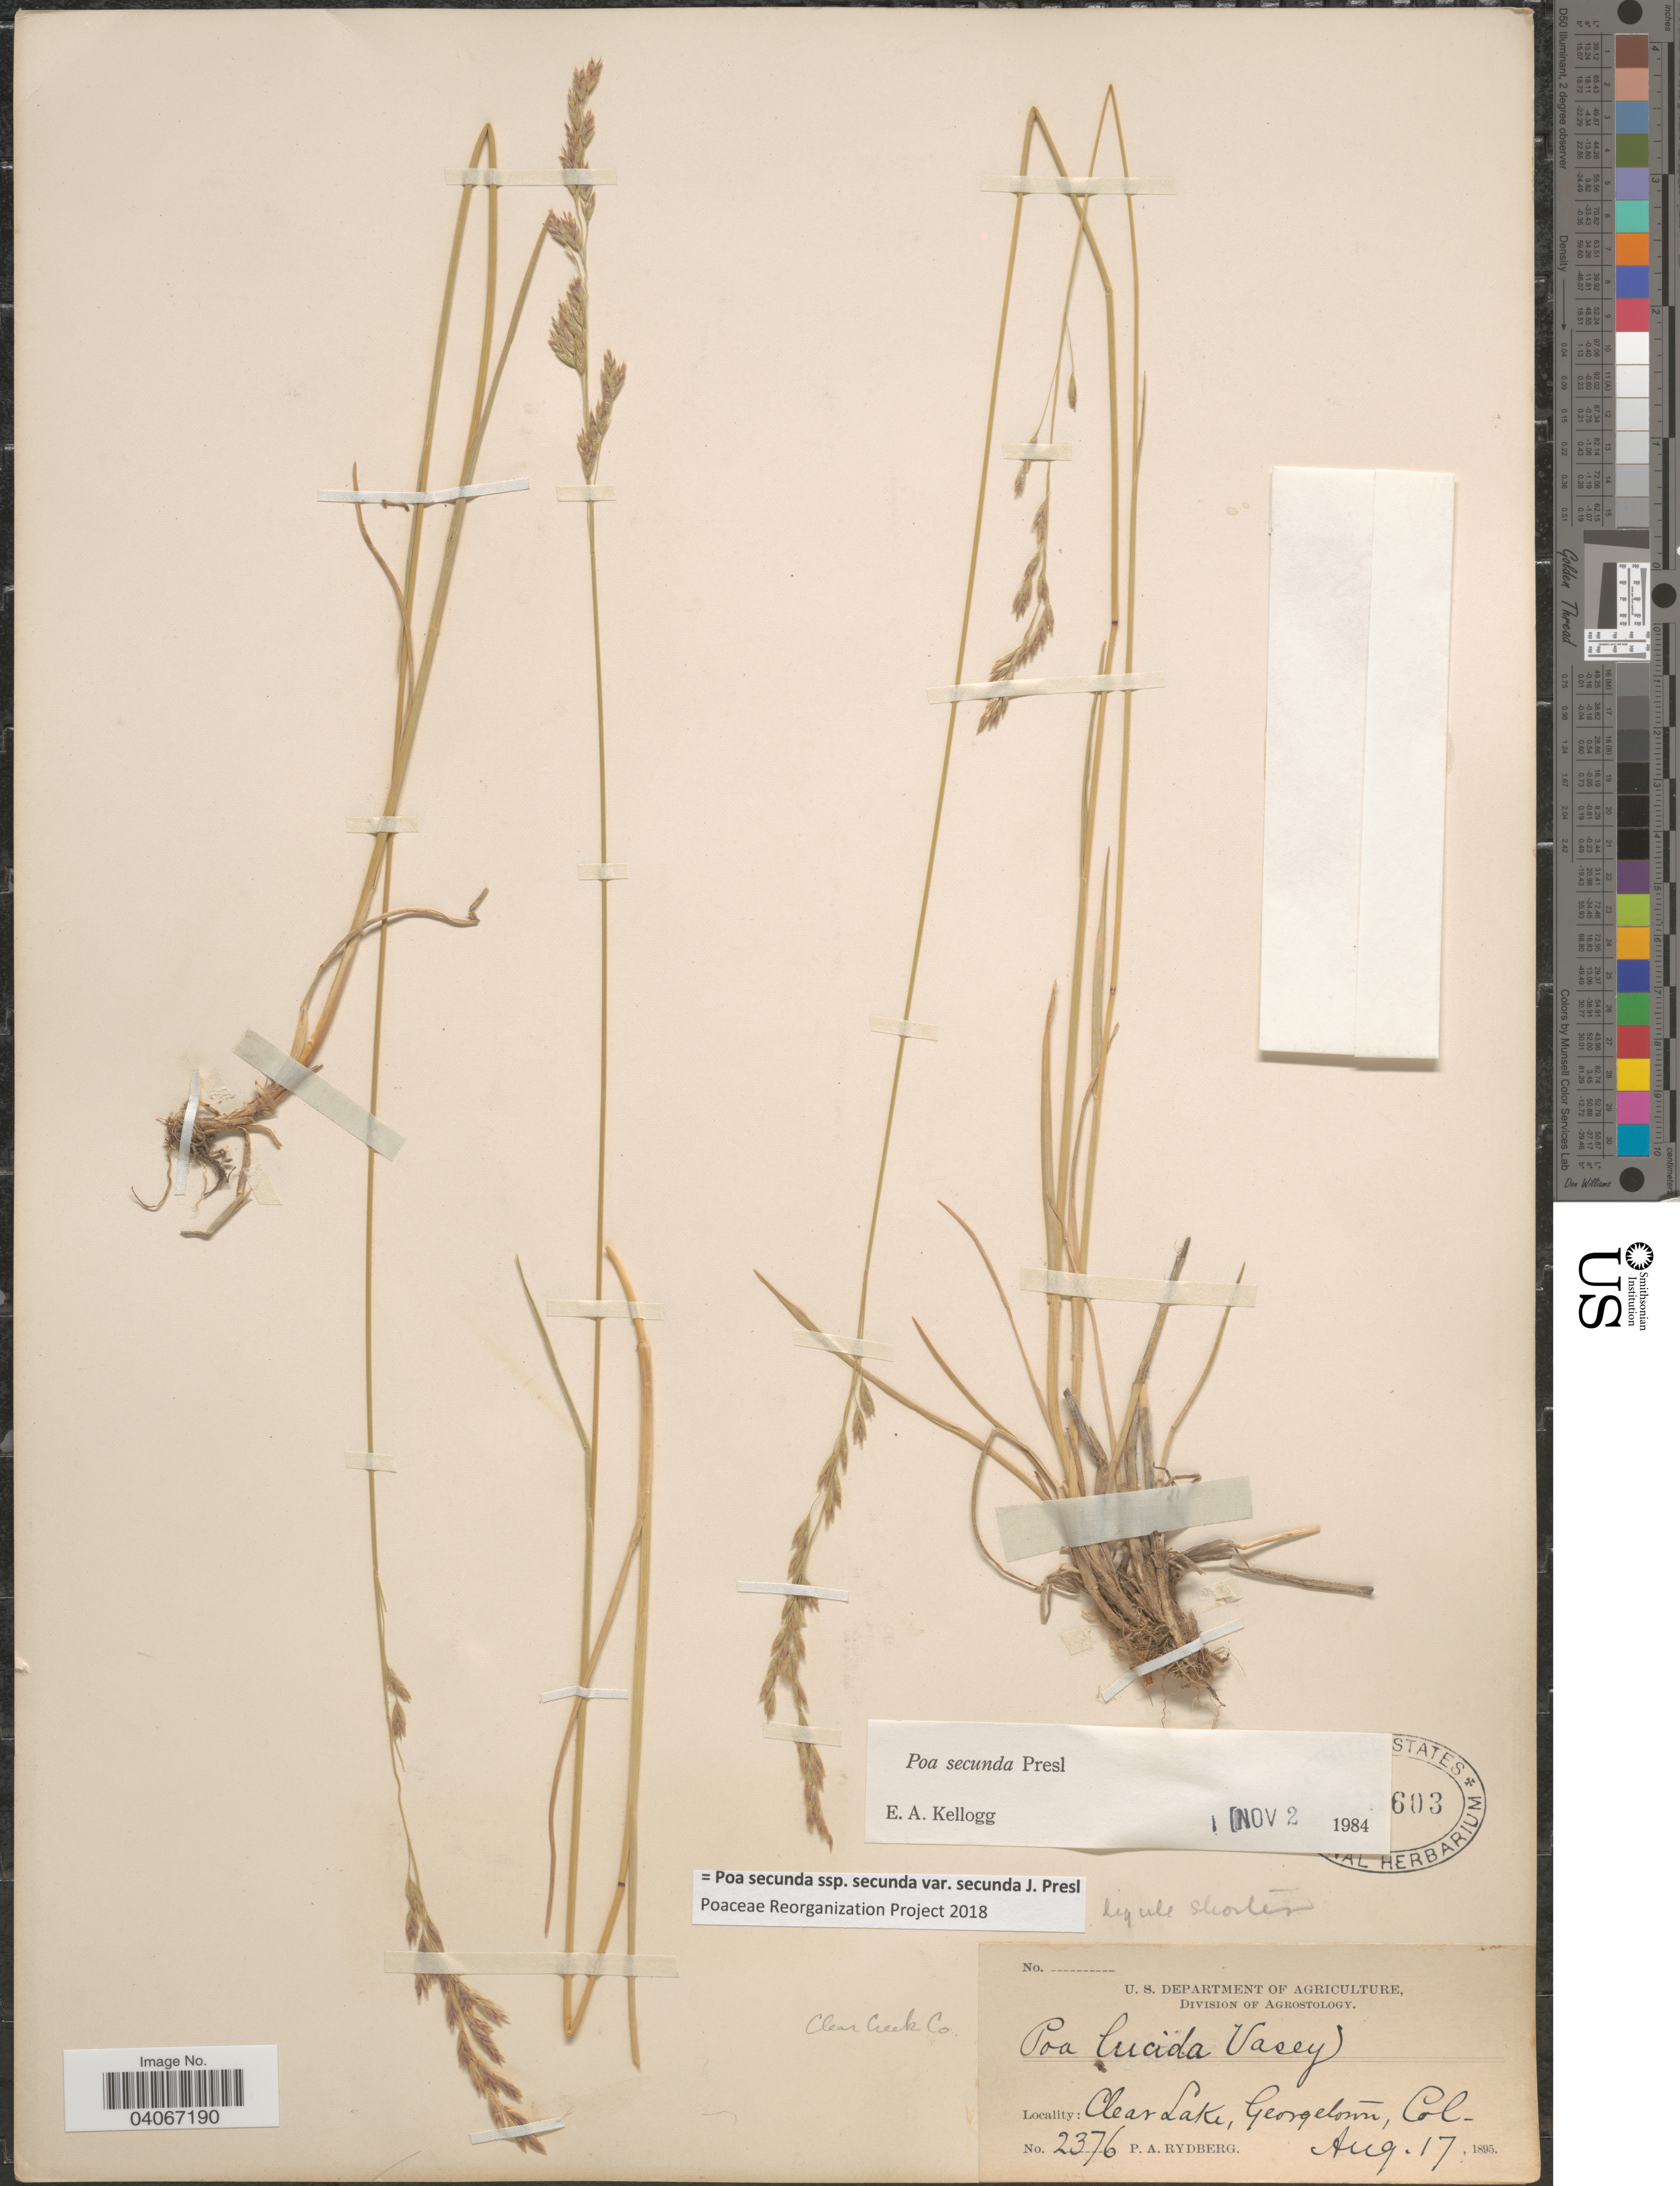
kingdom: Plantae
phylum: Tracheophyta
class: Liliopsida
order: Poales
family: Poaceae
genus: Poa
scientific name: Poa secunda subsp. secunda var. secunda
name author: J. Presl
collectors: P. A. Rydberg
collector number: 2376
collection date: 1895-08-17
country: United States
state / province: Colorado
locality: Clear Lake, Georgetown. Clear Lake Co.